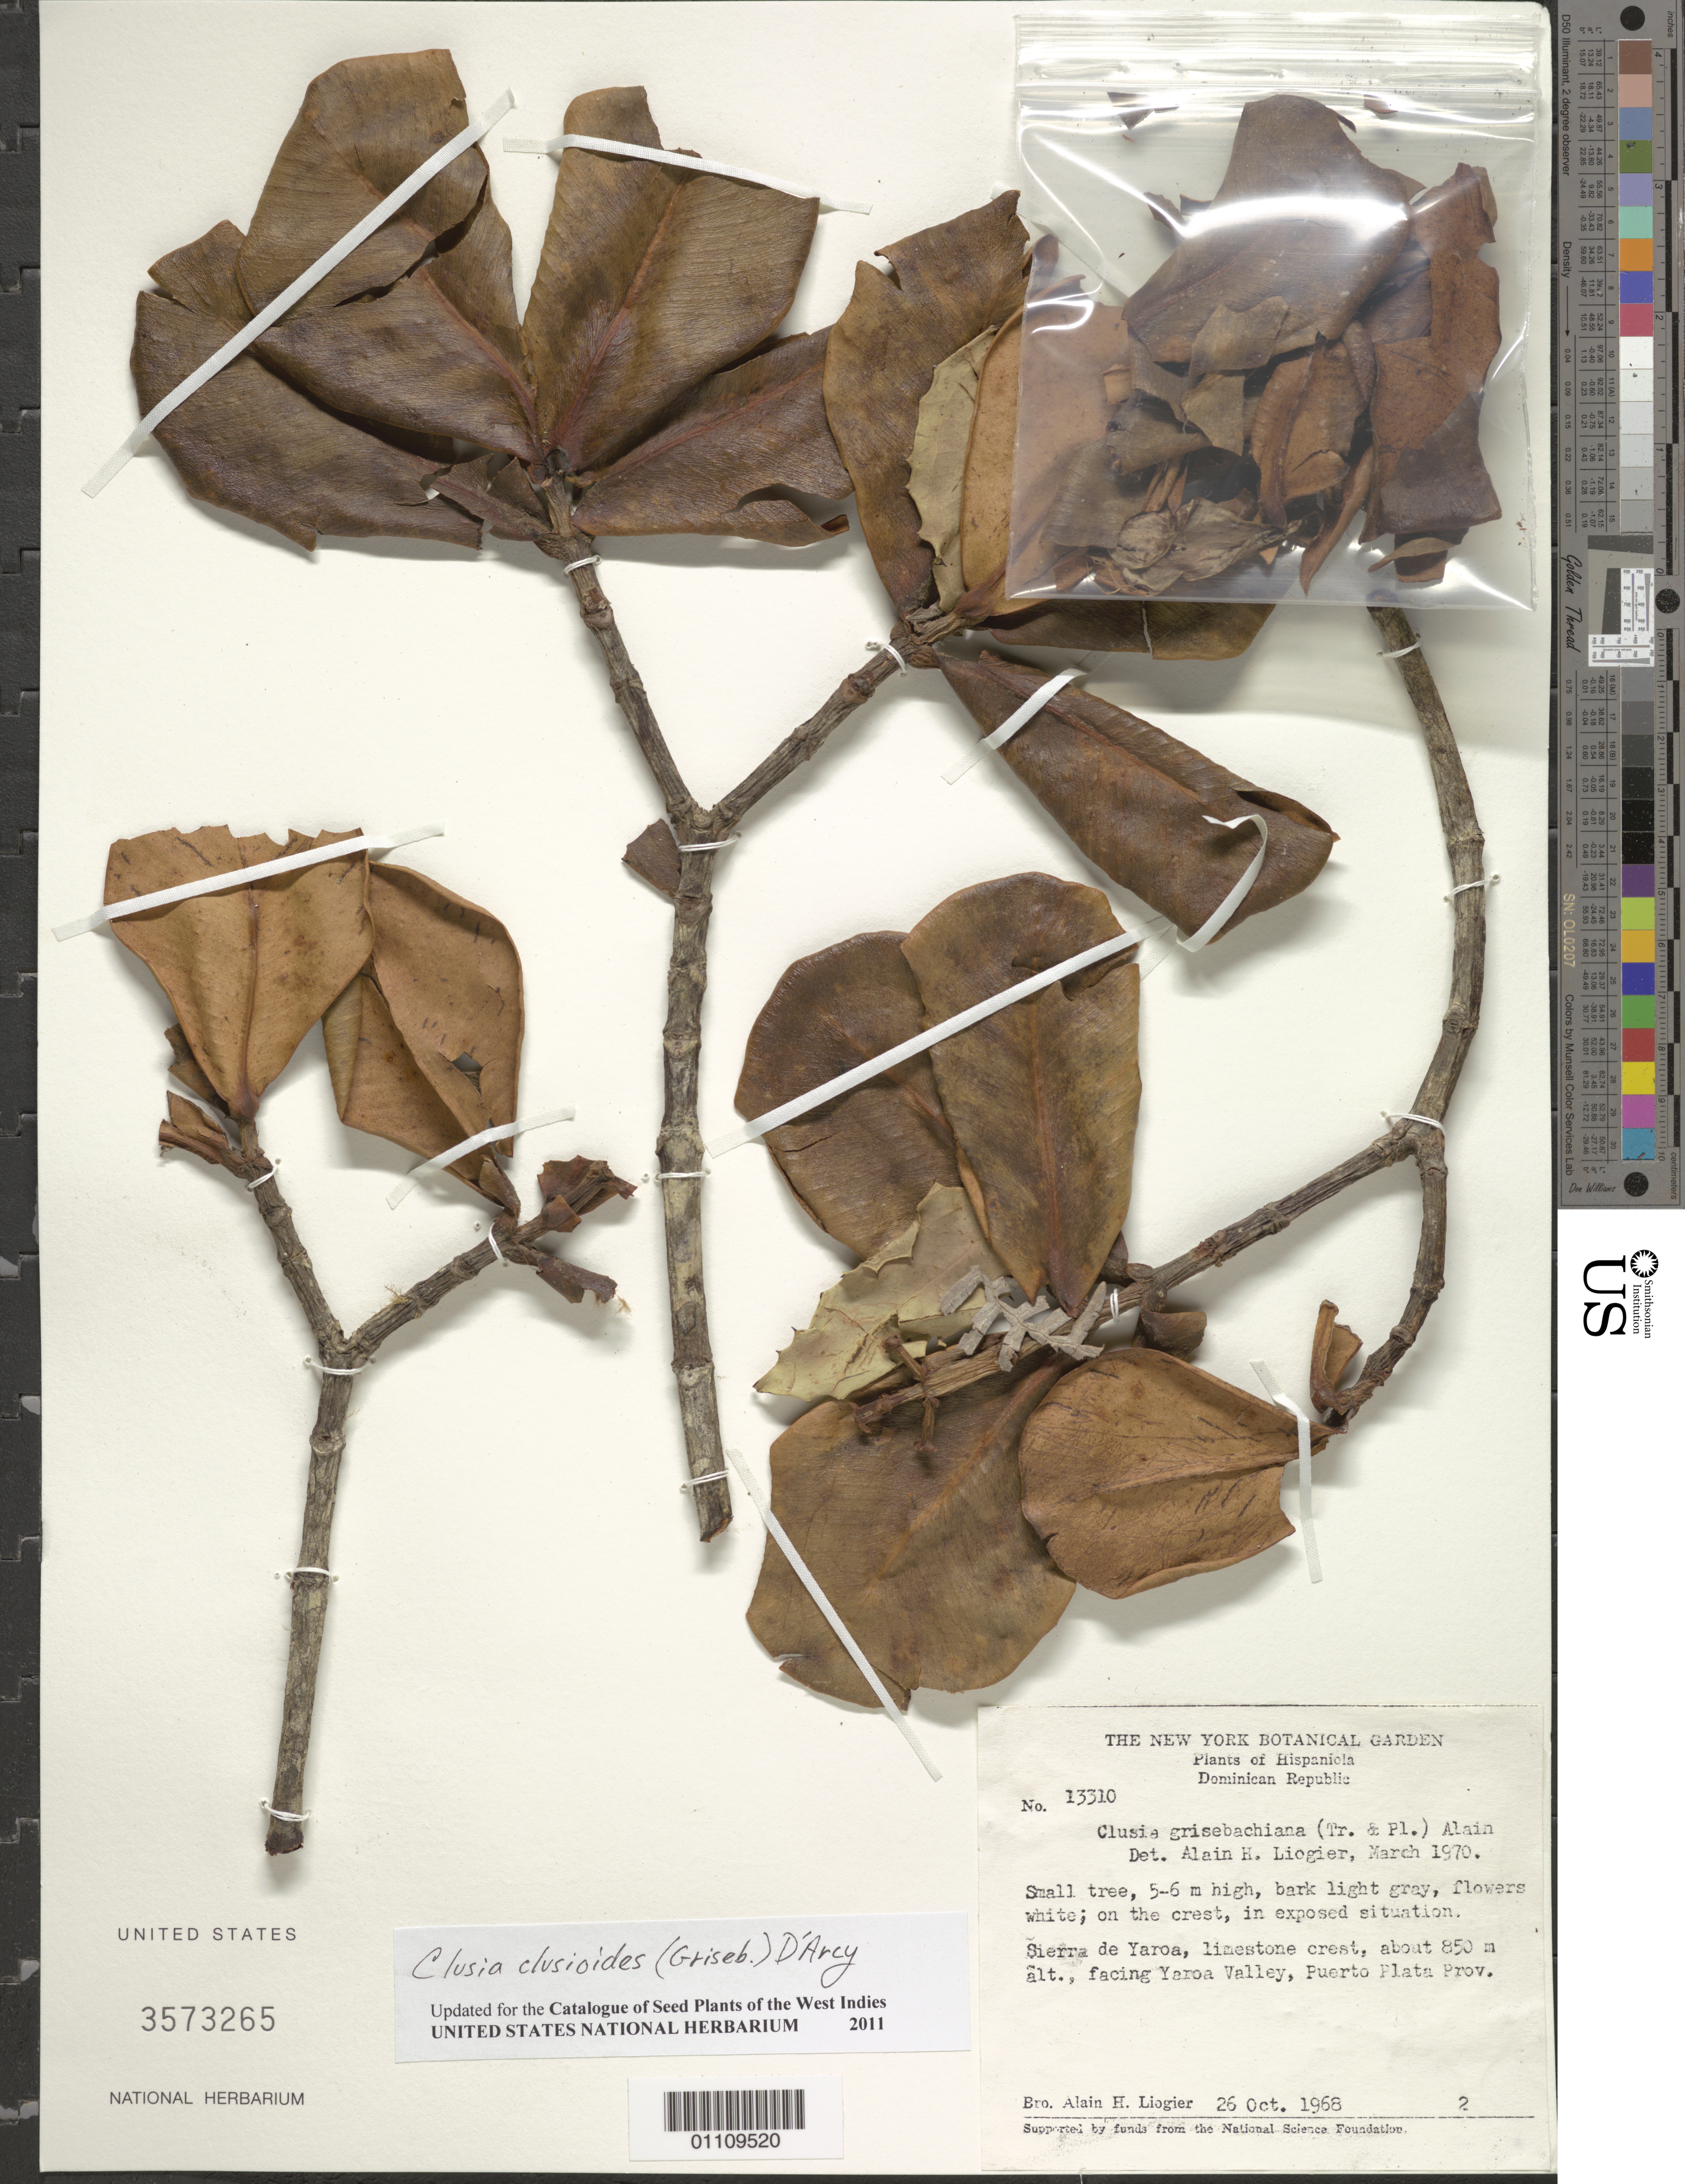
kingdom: Plantae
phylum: Tracheophyta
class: Magnoliopsida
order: Malpighiales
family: Clusiaceae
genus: Clusia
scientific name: Clusia clusioides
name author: (Griseb.) D'Arcy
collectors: A. H. Liogier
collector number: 13310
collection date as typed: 26 Oct 1968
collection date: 1968-10-26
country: Dominican Republic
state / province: Puerto Plata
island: Hispaniola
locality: Sierra de Yaroa, facing Valley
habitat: Limestone crest; in exposed situation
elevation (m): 850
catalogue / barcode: US 3573265